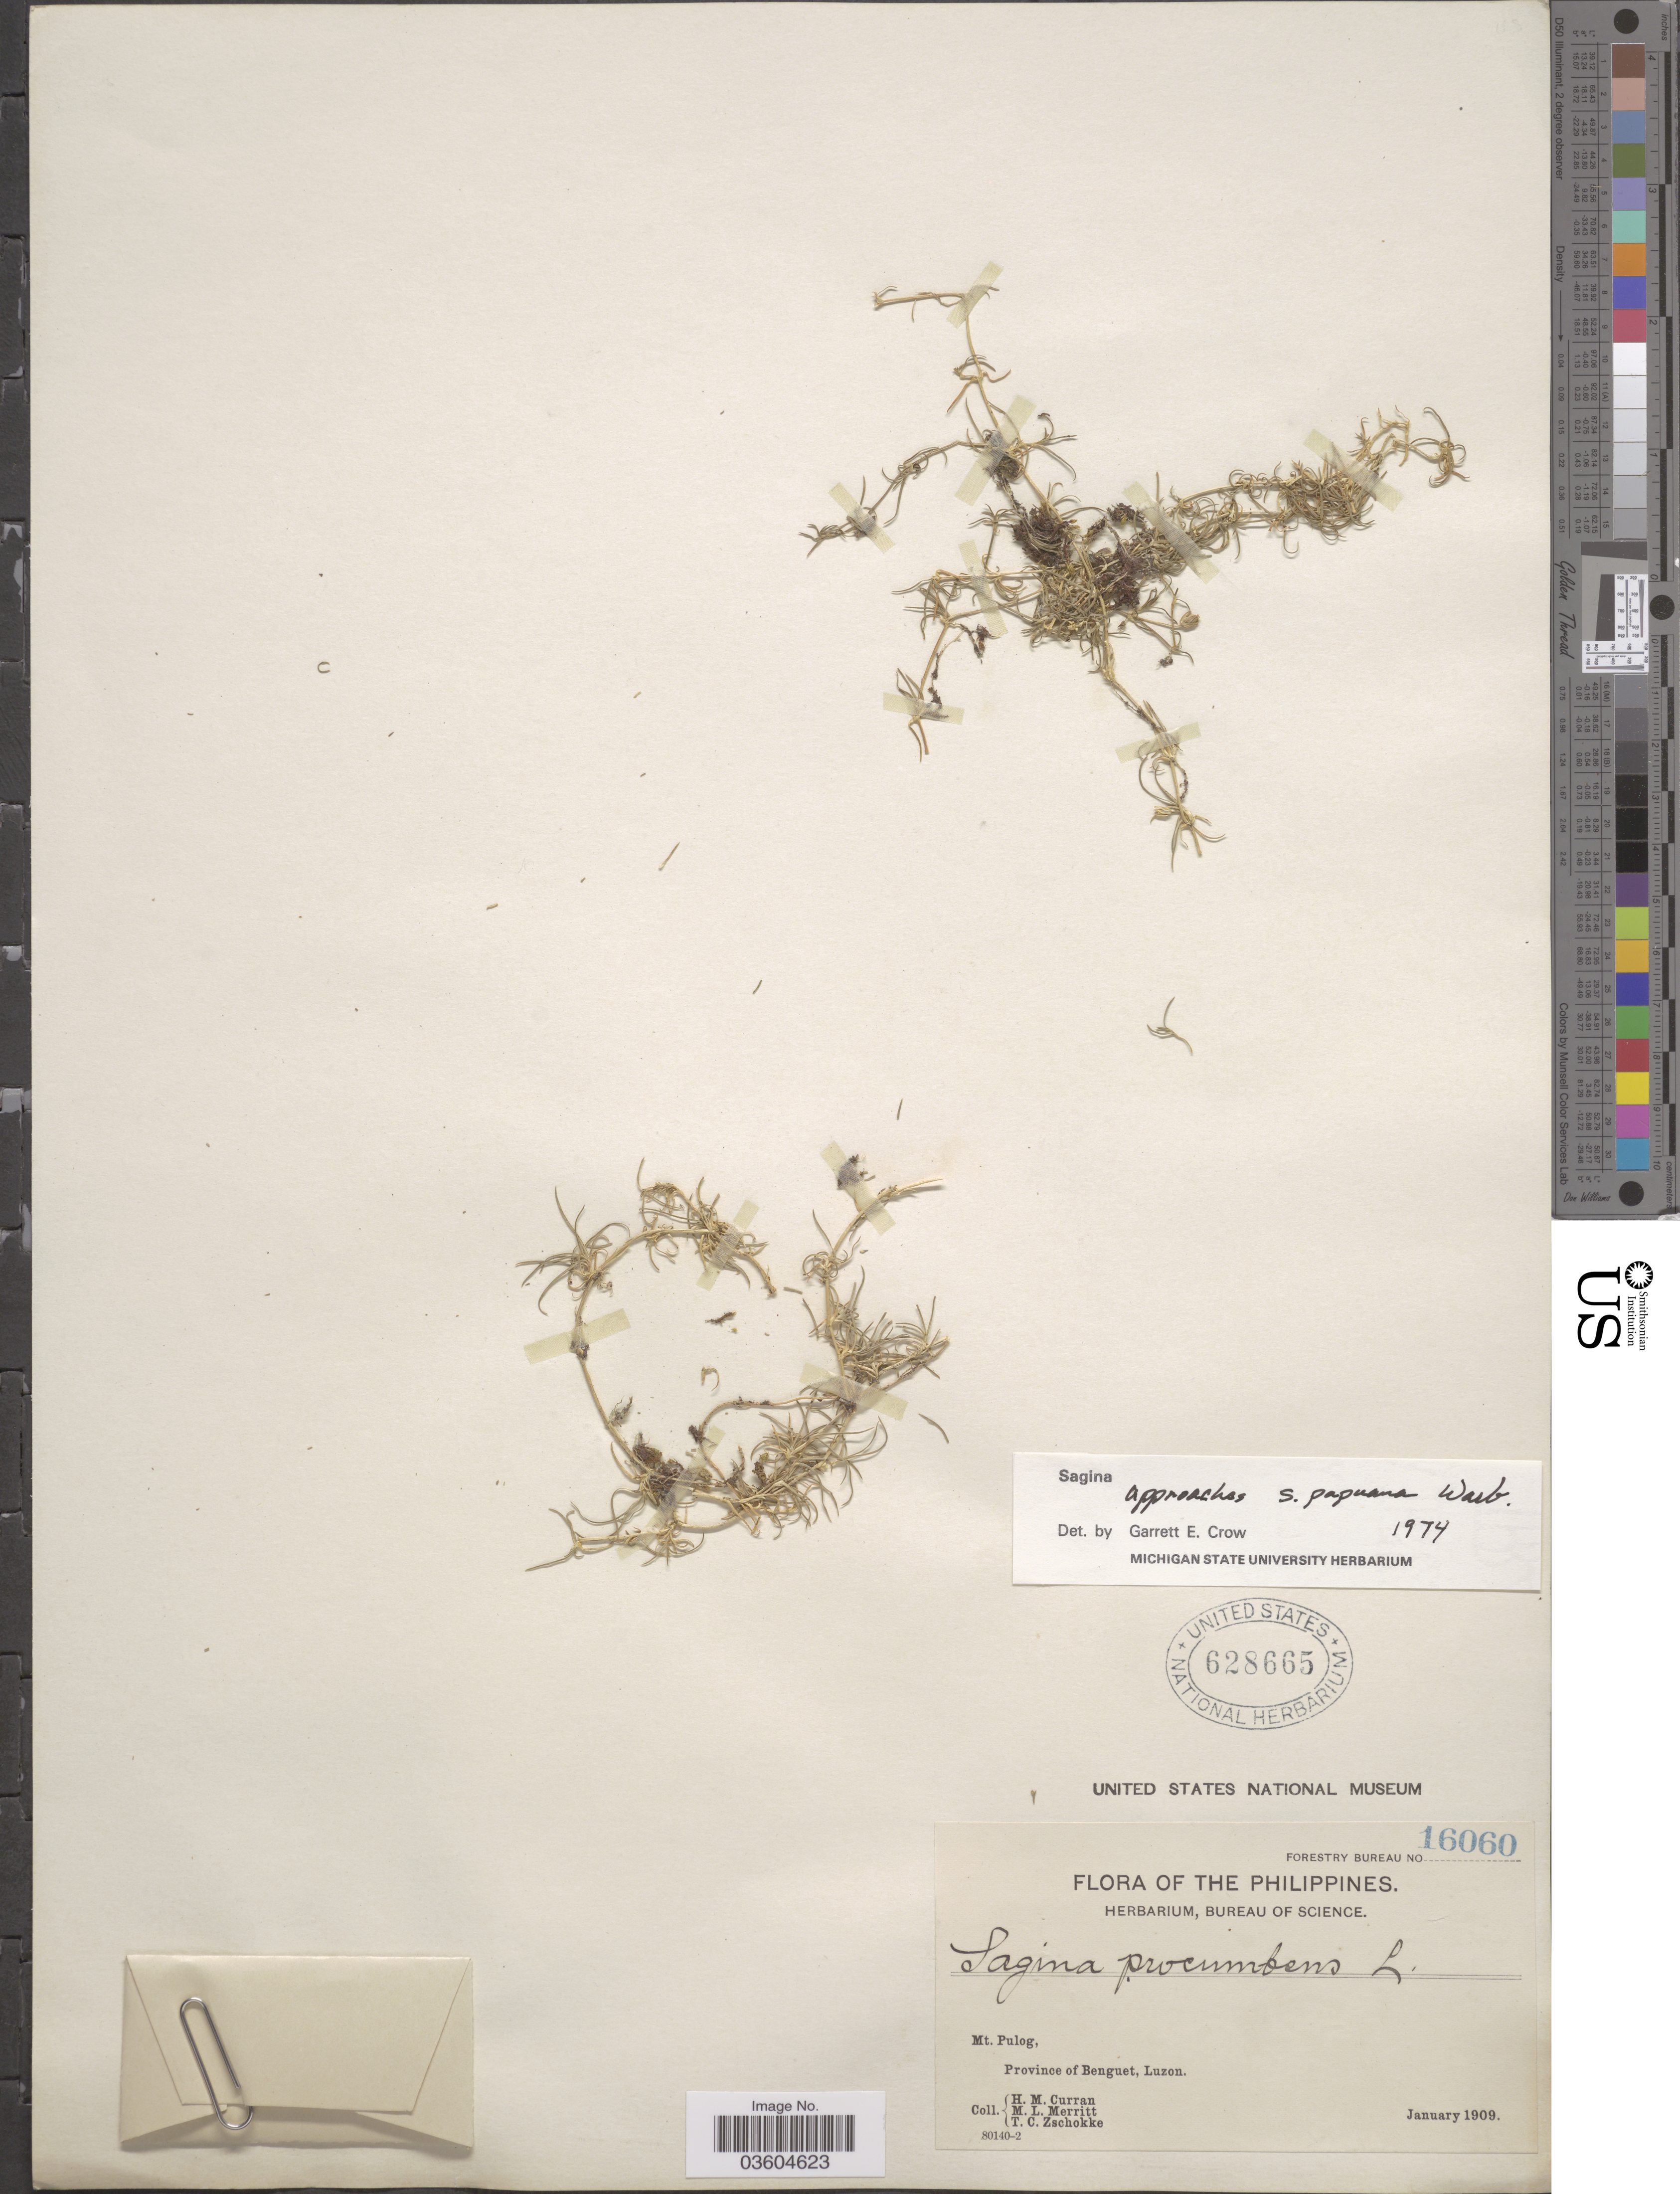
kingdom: Plantae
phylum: Tracheophyta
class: Magnoliopsida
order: Caryophyllales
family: Caryophyllaceae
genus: Sagina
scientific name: Sagina papuana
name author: Warb.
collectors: H. M. Curran, M. L. Merritt & T. C. Zschokke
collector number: Forestry Bureau 16060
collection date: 1909-01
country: Philippines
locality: Mt. Pulog, Province of Benguet, Luzon.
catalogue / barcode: US 628665